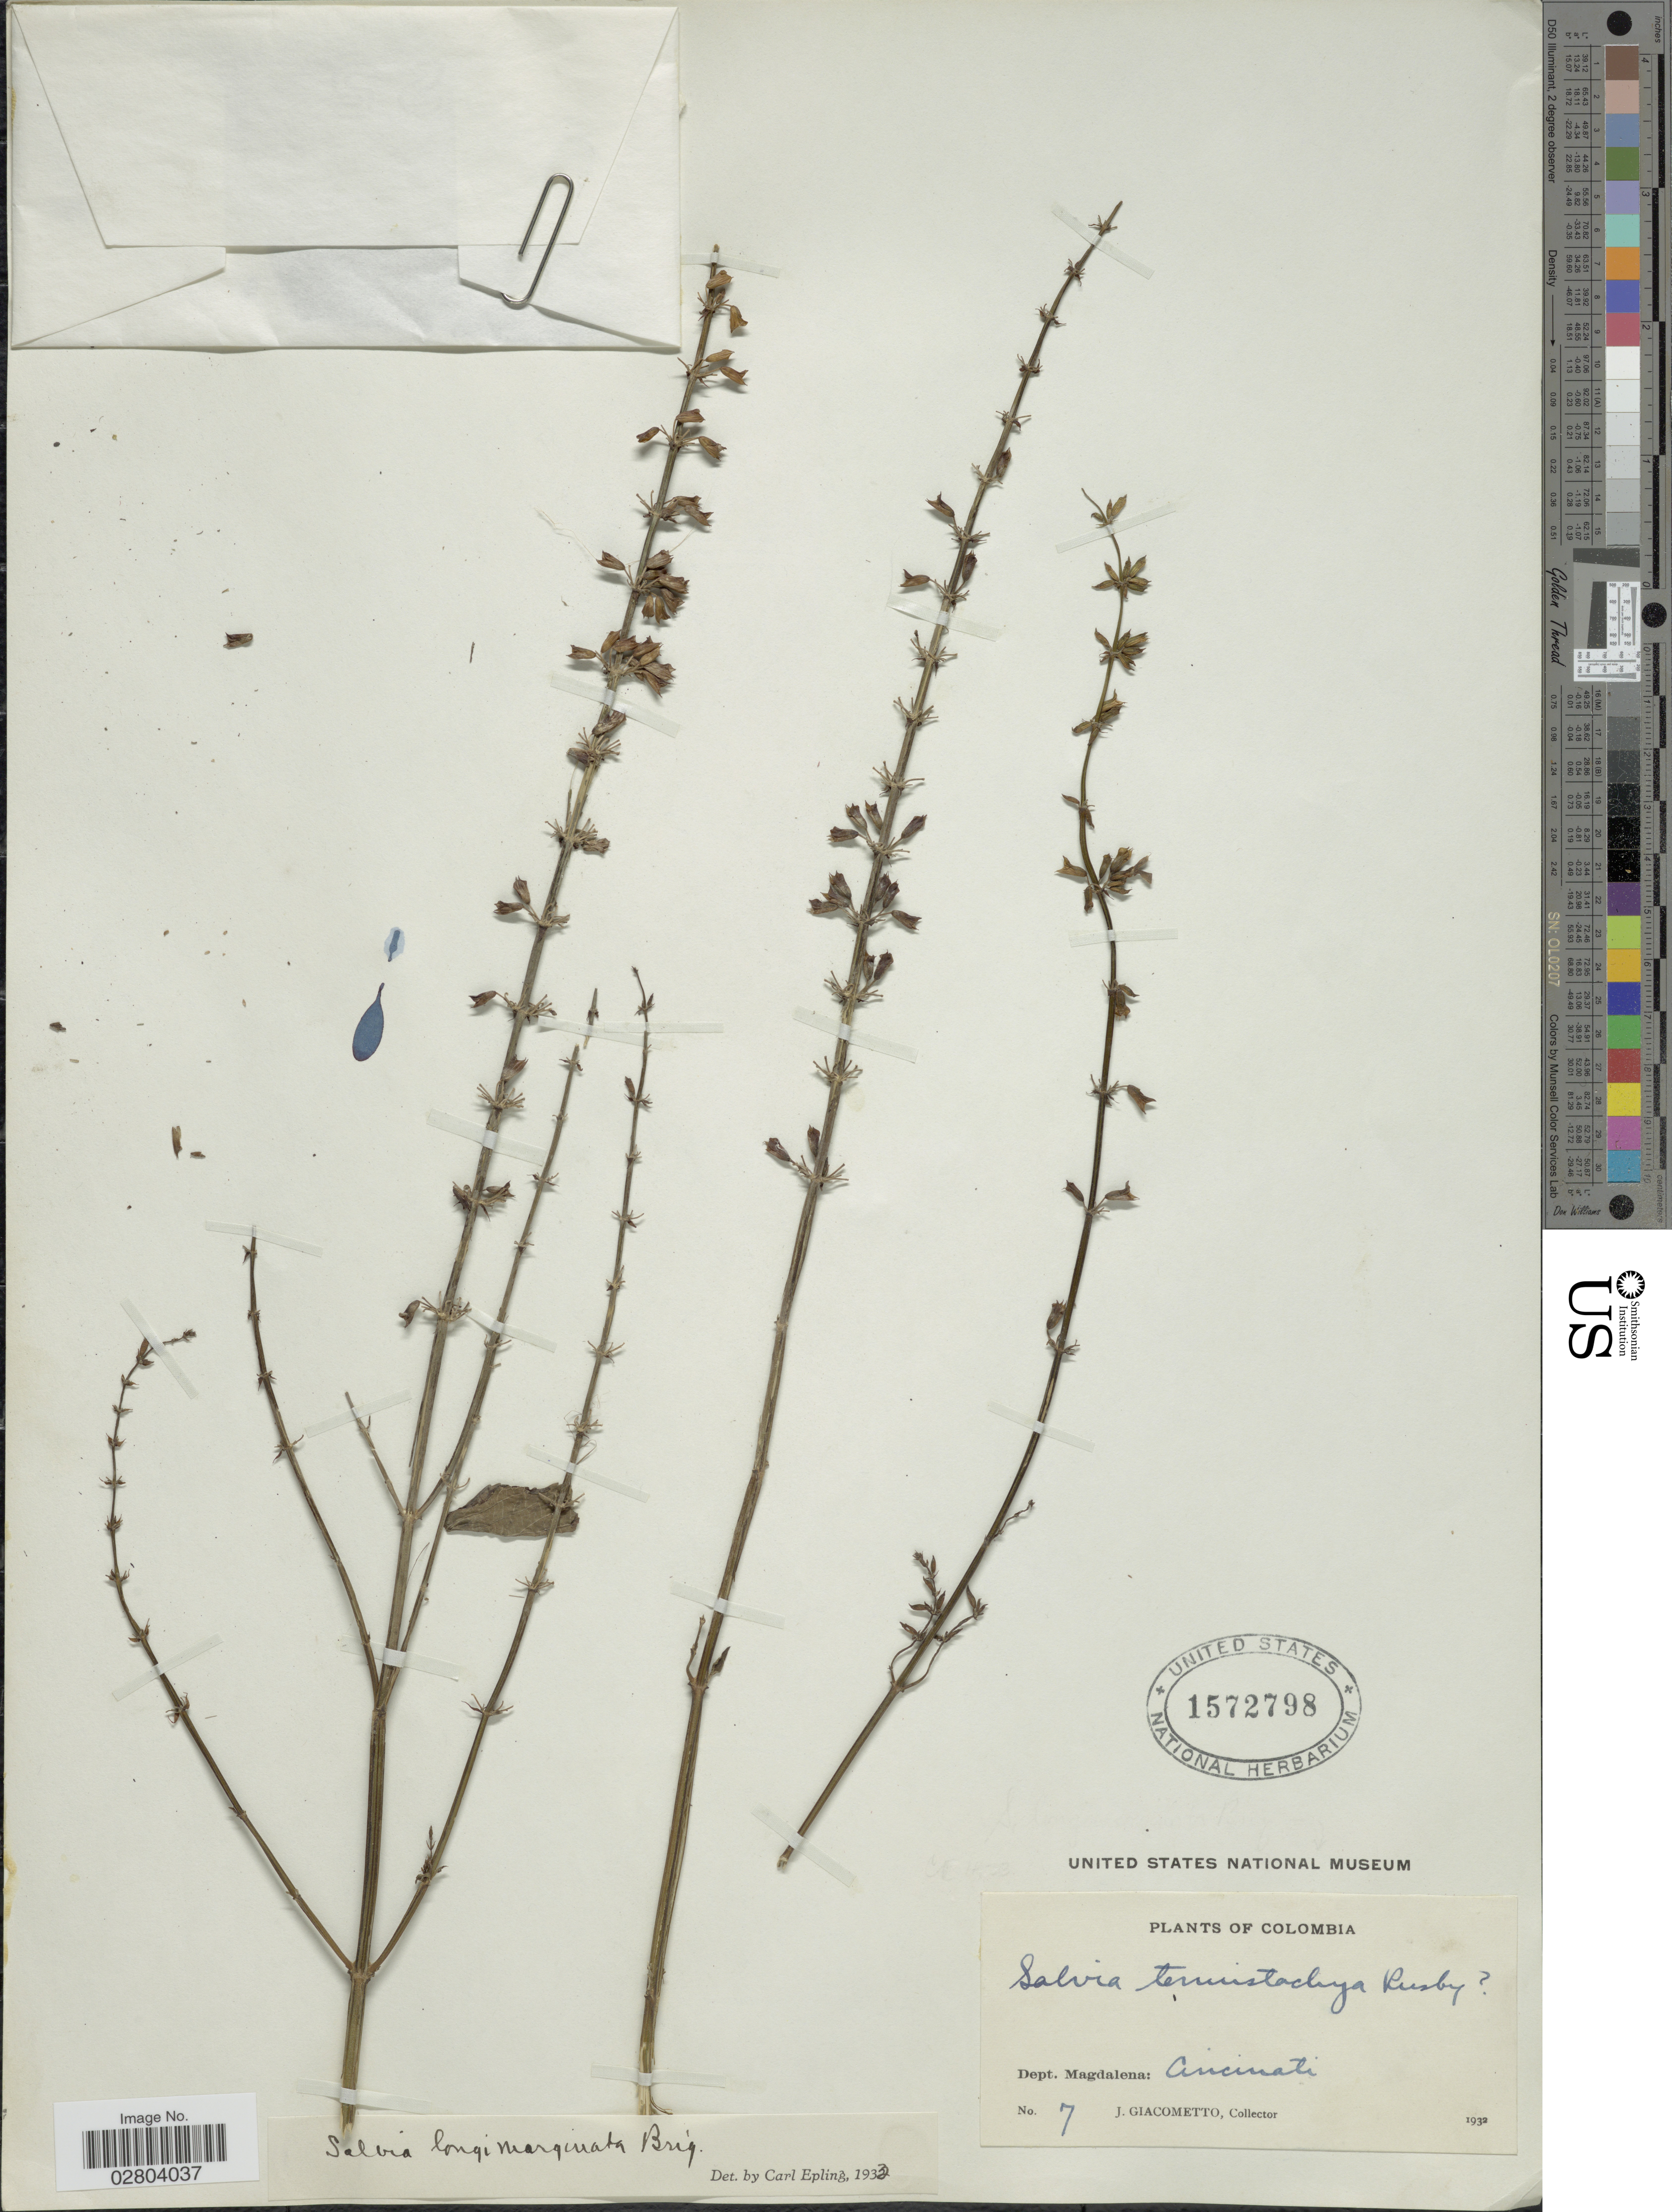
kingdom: Plantae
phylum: Tracheophyta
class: Magnoliopsida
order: Lamiales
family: Lamiaceae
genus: Salvia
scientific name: Salvia angulata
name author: Benth.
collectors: J. Giacometto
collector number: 7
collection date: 1932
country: Colombia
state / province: Magdalena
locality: Dept. Magdalena: Cincinati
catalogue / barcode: US 1572798